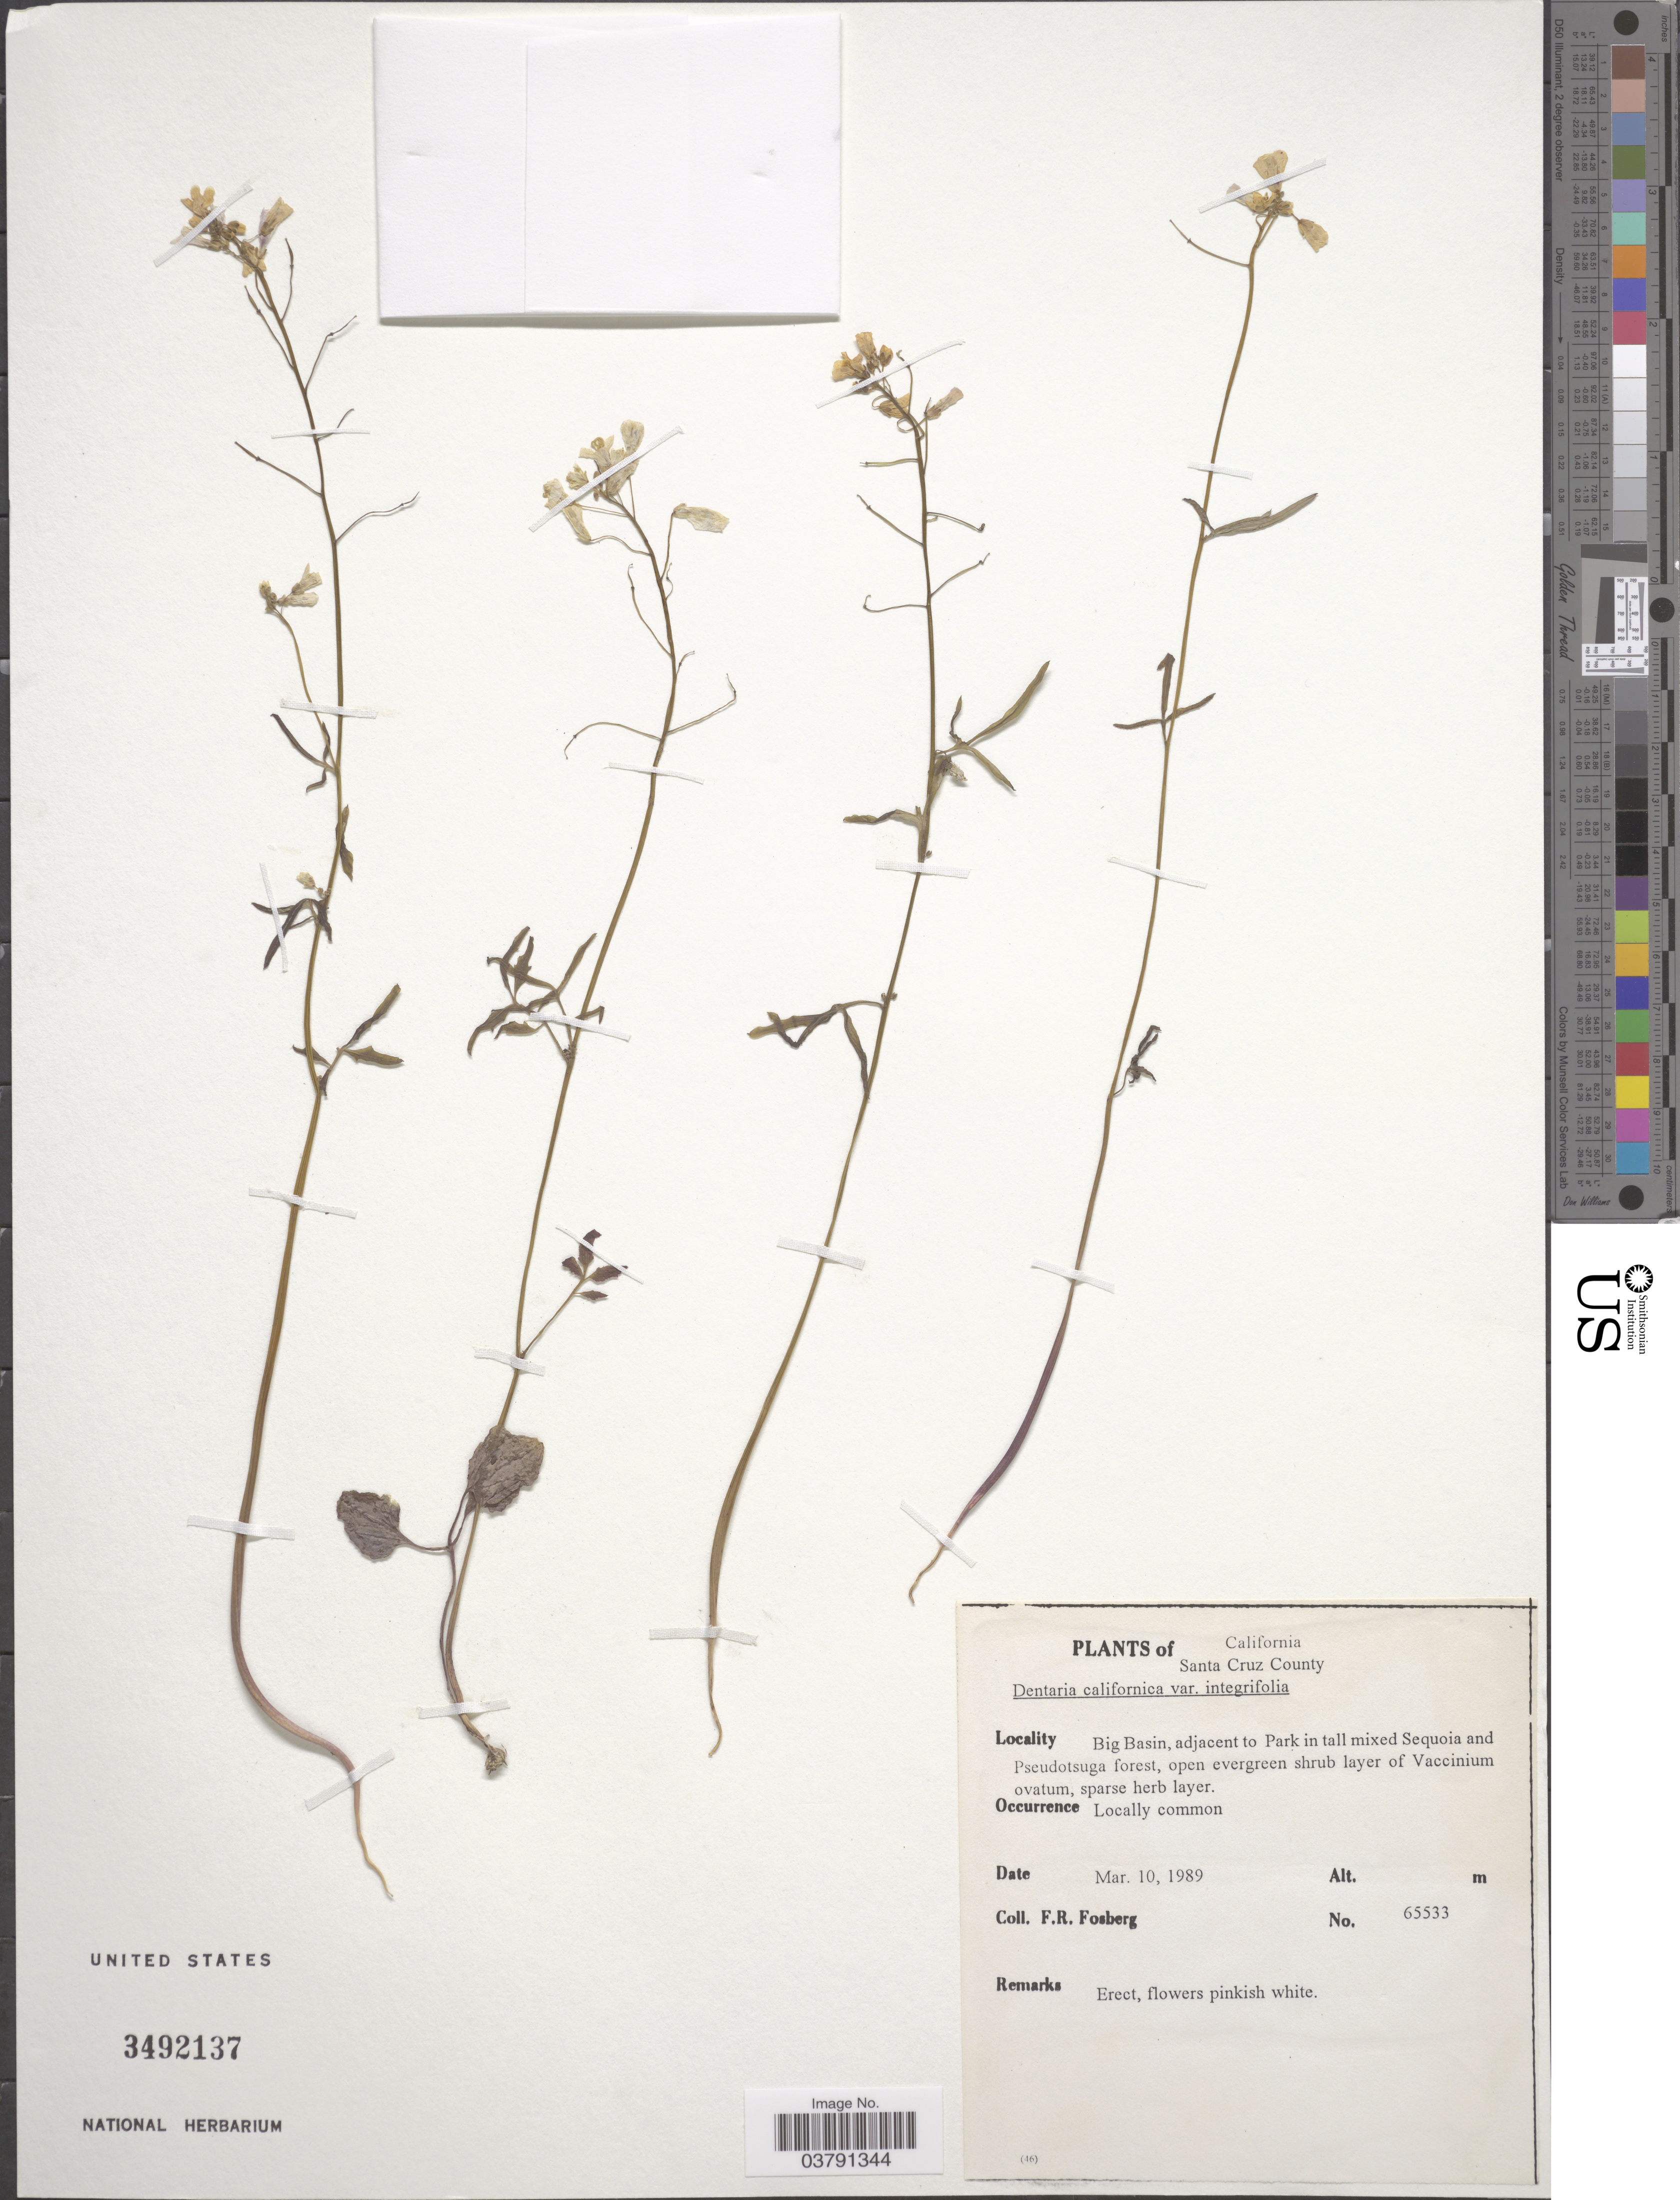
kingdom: Plantae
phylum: Tracheophyta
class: Magnoliopsida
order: Brassicales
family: Brassicaceae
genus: Dentaria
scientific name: Dentaria californica var. integrifolia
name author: (Nutt.) Detling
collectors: F. R. Fosberg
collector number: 65533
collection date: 1989-03-10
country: United States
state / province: California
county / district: Santa Cruz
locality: Santa Cruz County. Big Basin, adjacent to Park in tall mixed Sequoia and Pseudotsuga forest.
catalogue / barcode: US 3492137